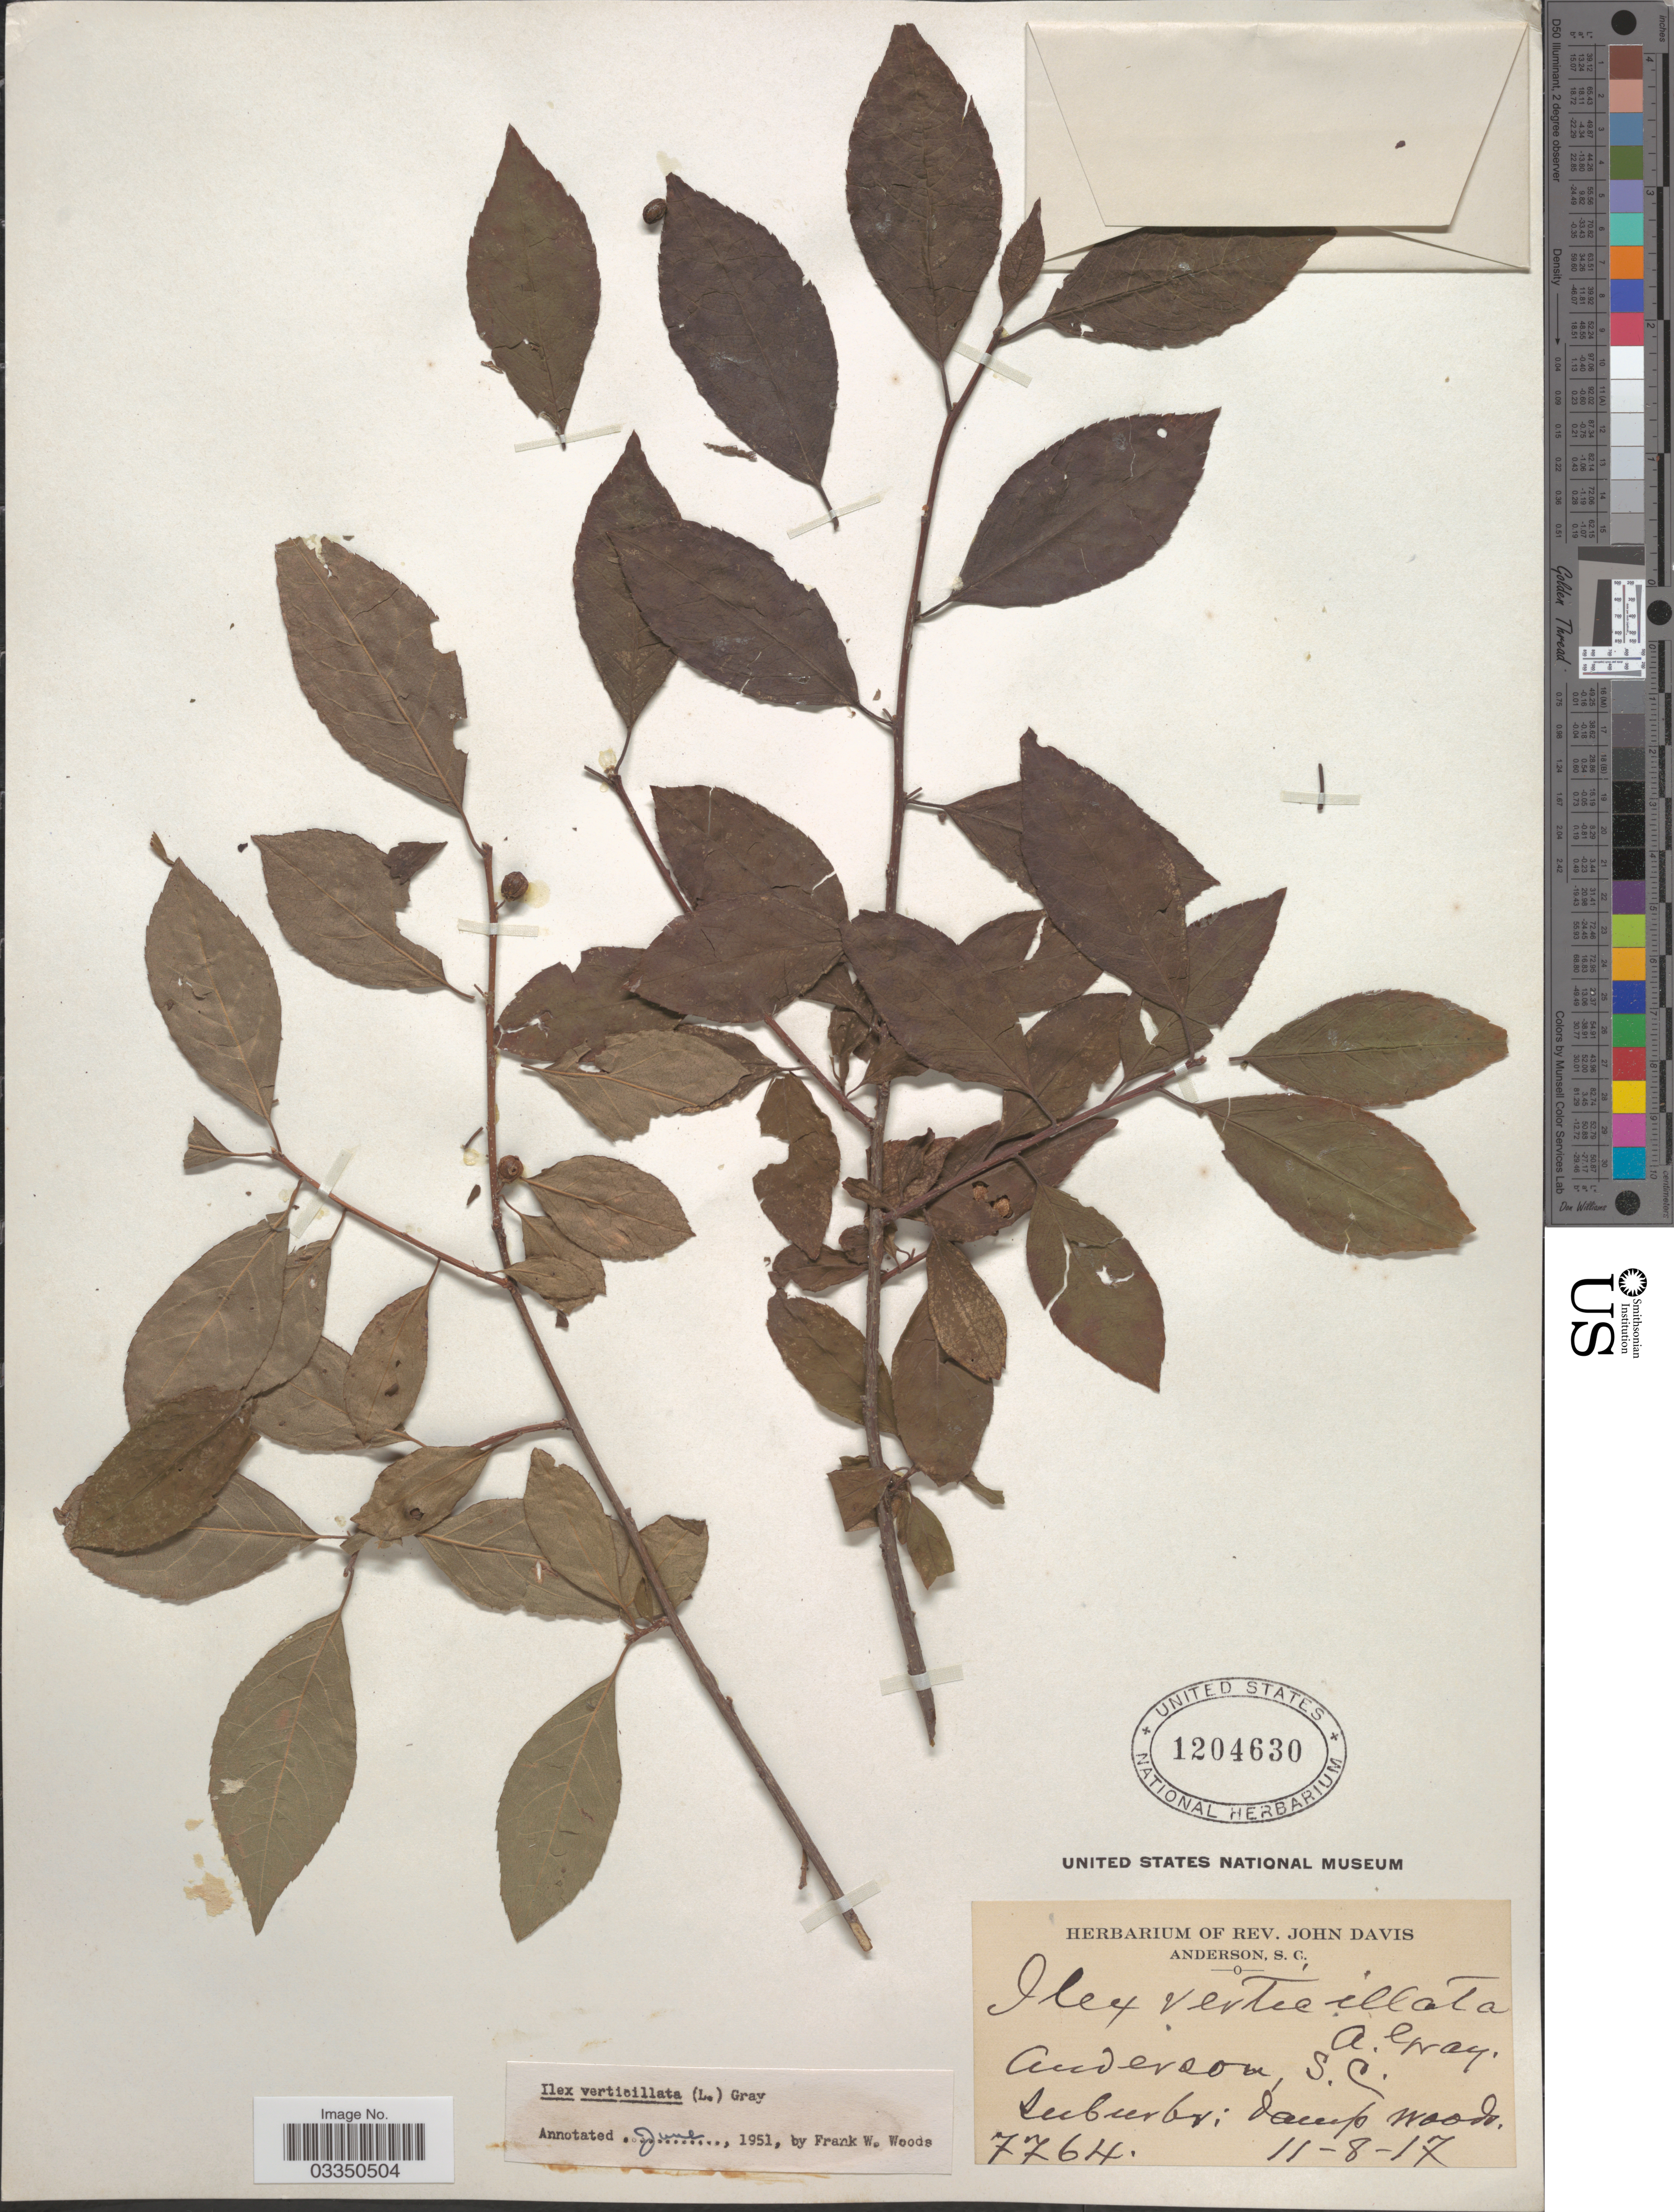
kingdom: Plantae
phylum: Tracheophyta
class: Magnoliopsida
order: Aquifoliales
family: Aquifoliaceae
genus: Ilex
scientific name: Ilex verticillata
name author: (L.) A. Gray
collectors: ex herb. Rev. John Davis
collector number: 7764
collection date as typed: Transcribed d/m/y: 11/8/17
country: United States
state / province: South Carolina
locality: Anderson.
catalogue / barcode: US 1204630